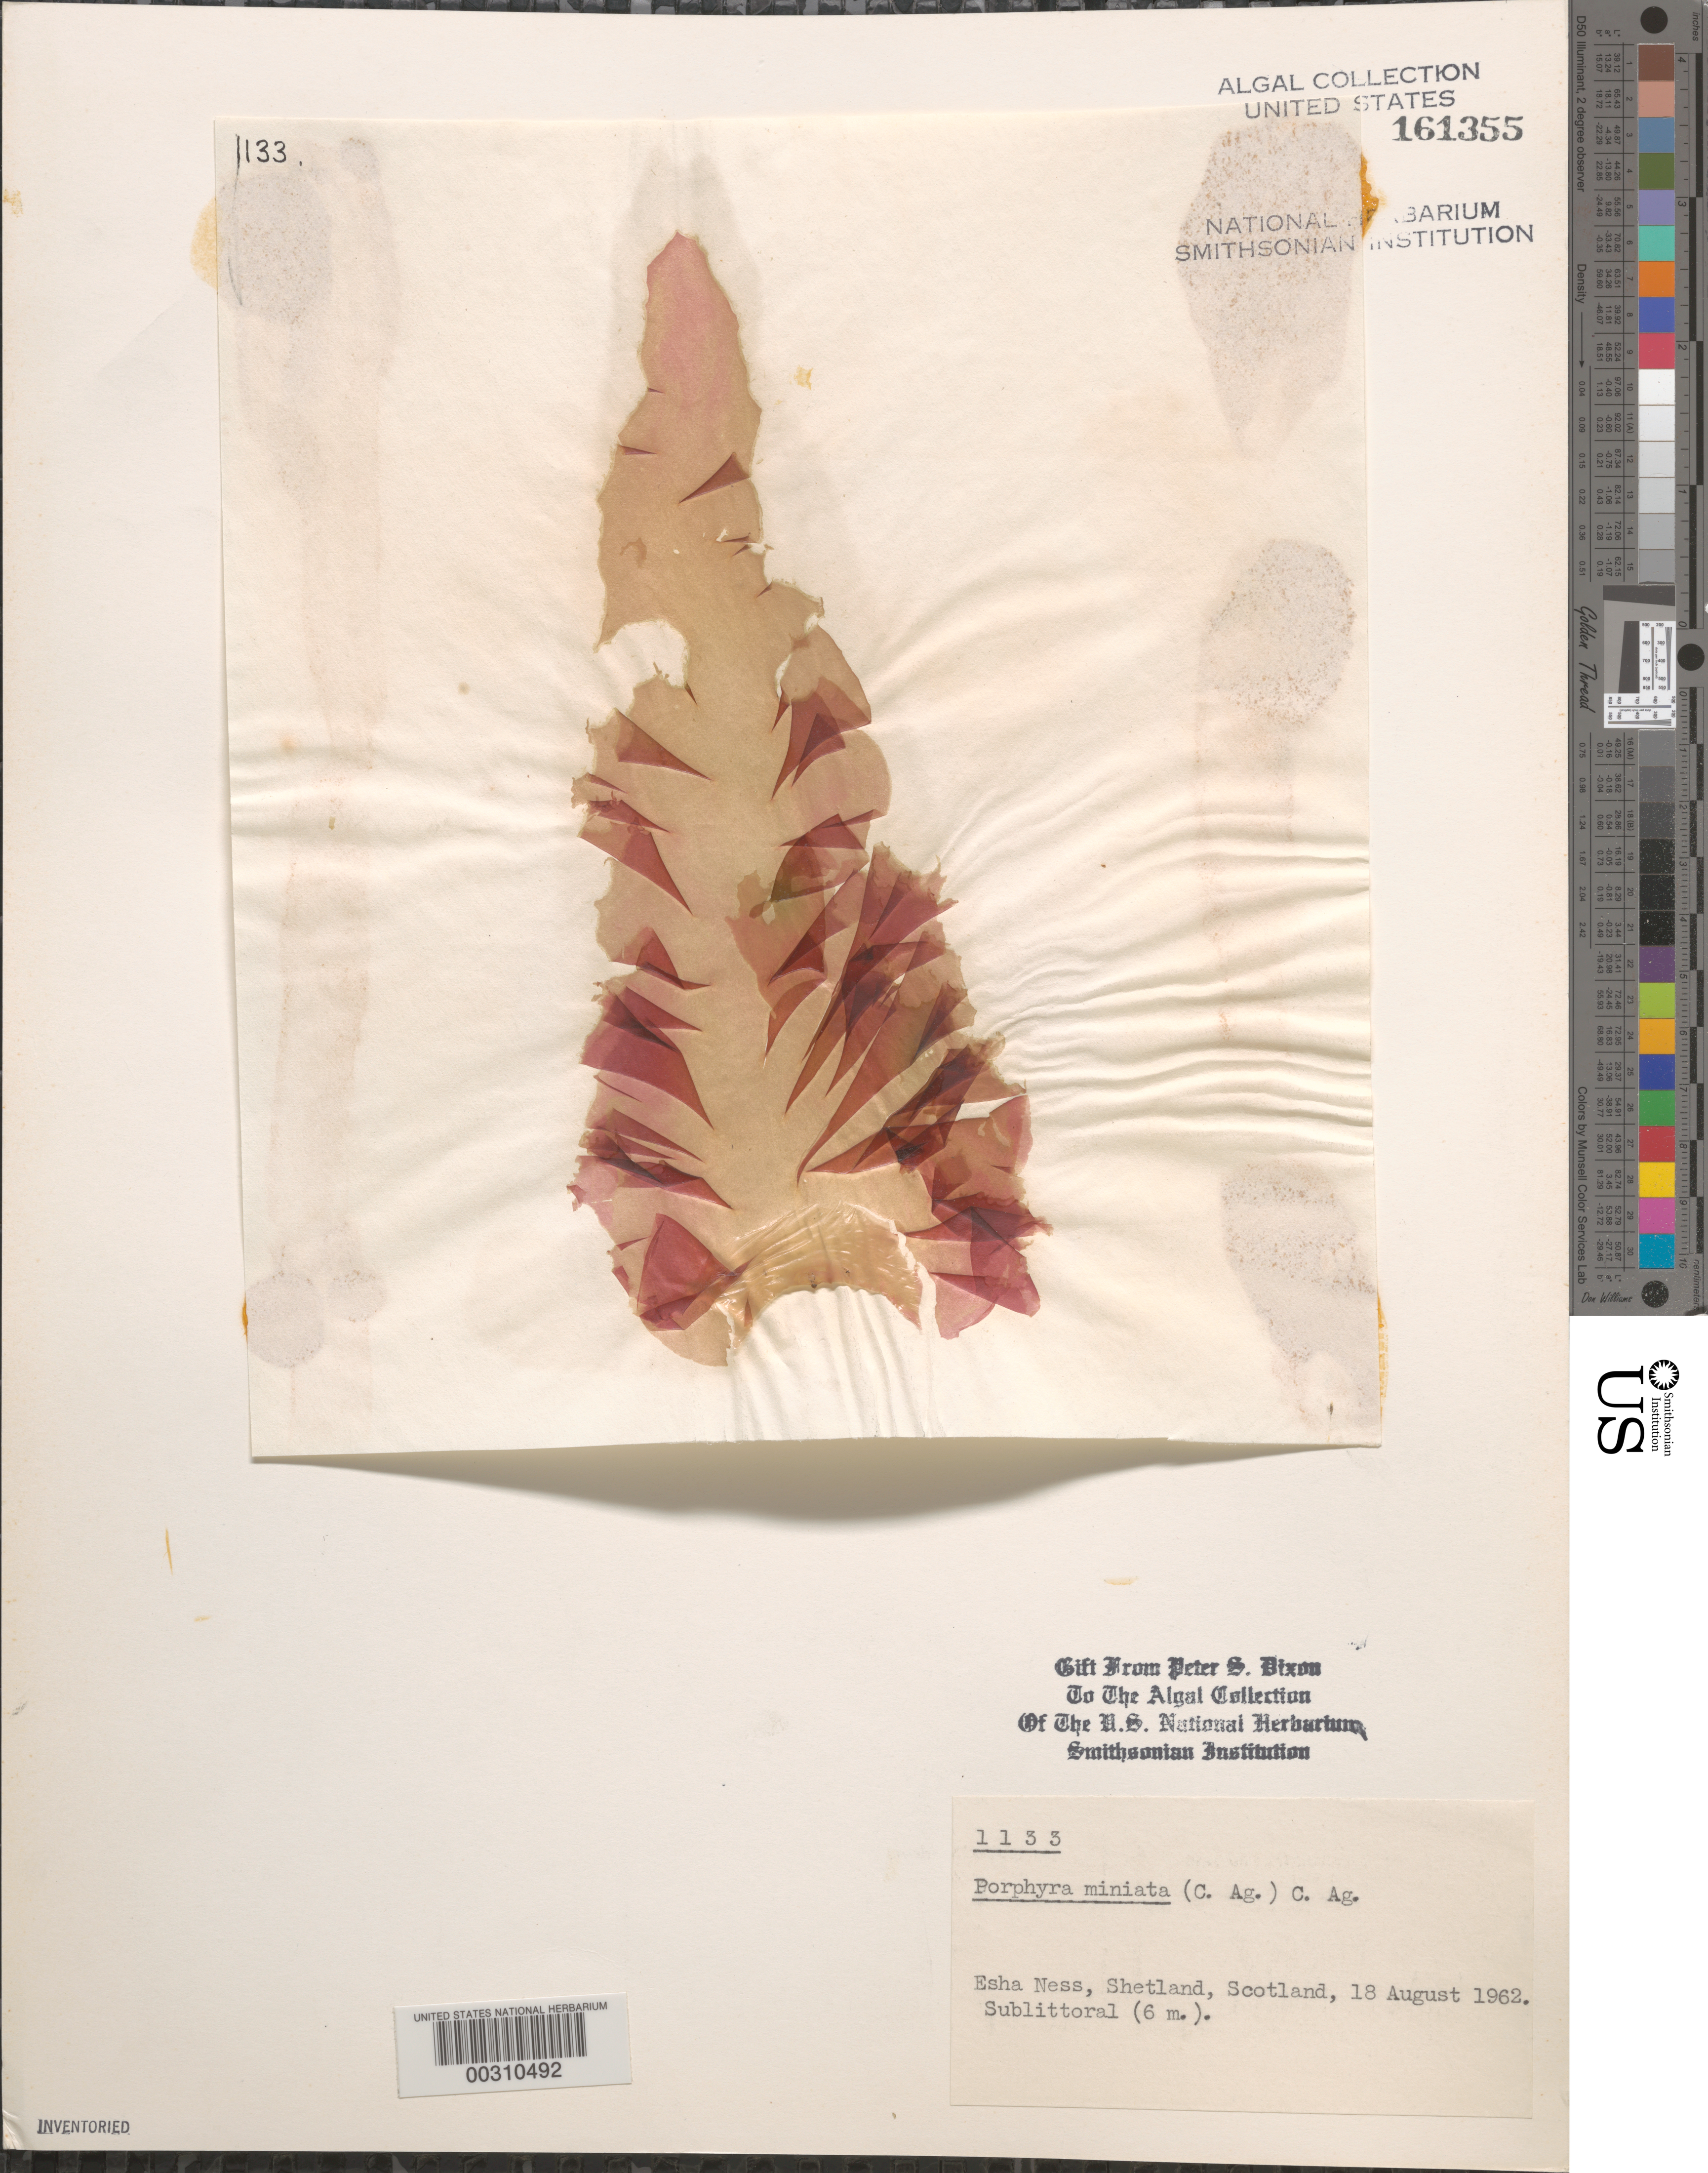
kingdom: Plantae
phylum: Rhodophyta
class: Bangiophyceae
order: Bangiales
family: Bangiaceae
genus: Wildemania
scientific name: Wildemania miniata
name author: (C. Agardh) Foslie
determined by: Algae name updating Project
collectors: P. S. Dixon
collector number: PSD 1133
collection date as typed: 18 Aug 1962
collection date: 1962-08-18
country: United Kingdom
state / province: Scotland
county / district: Shetland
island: Mainland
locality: Esha Ness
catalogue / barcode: US 161355